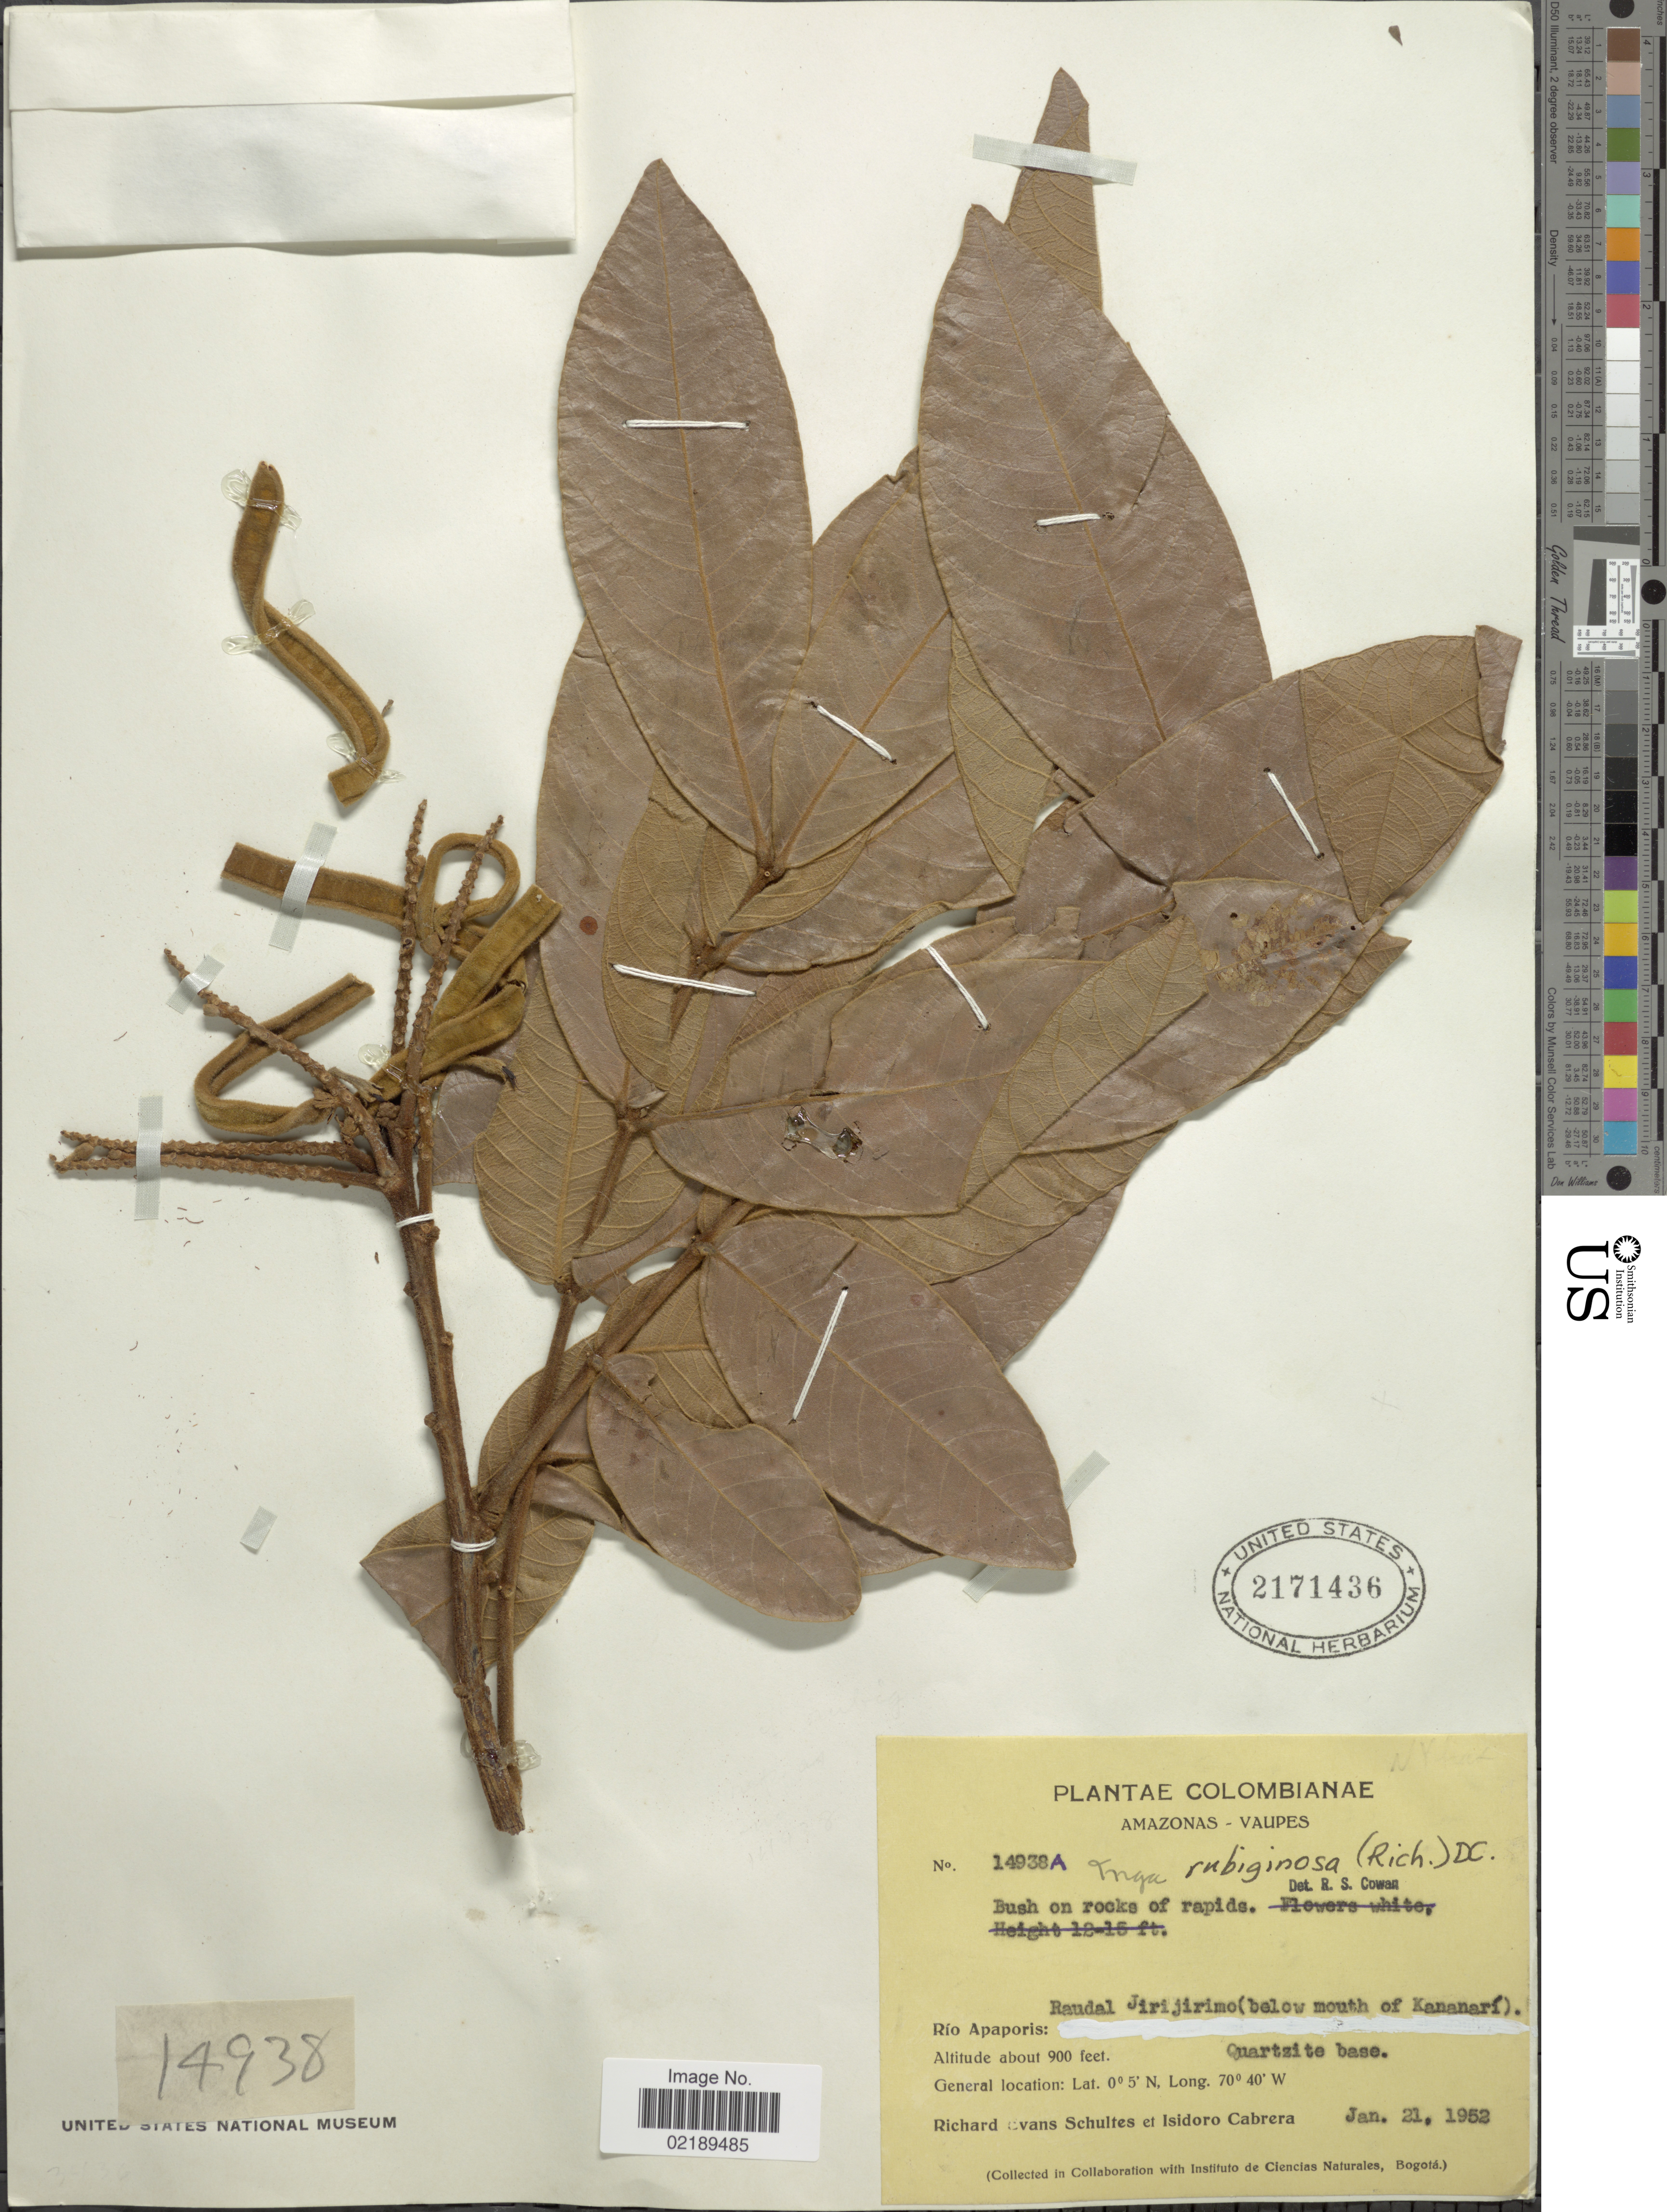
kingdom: Plantae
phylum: Tracheophyta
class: Magnoliopsida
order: Fabales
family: Fabaceae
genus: Inga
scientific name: Inga rubiginosa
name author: (Rich.) DC.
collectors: R. E. Schultes & I. Cabrera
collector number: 14938A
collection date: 1952-01-21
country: Colombia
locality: Amazonas-Vaupes, Rio Apaporis: Raudal Jirijirimo (below mouth of Kananari).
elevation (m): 274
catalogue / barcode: US 2171436